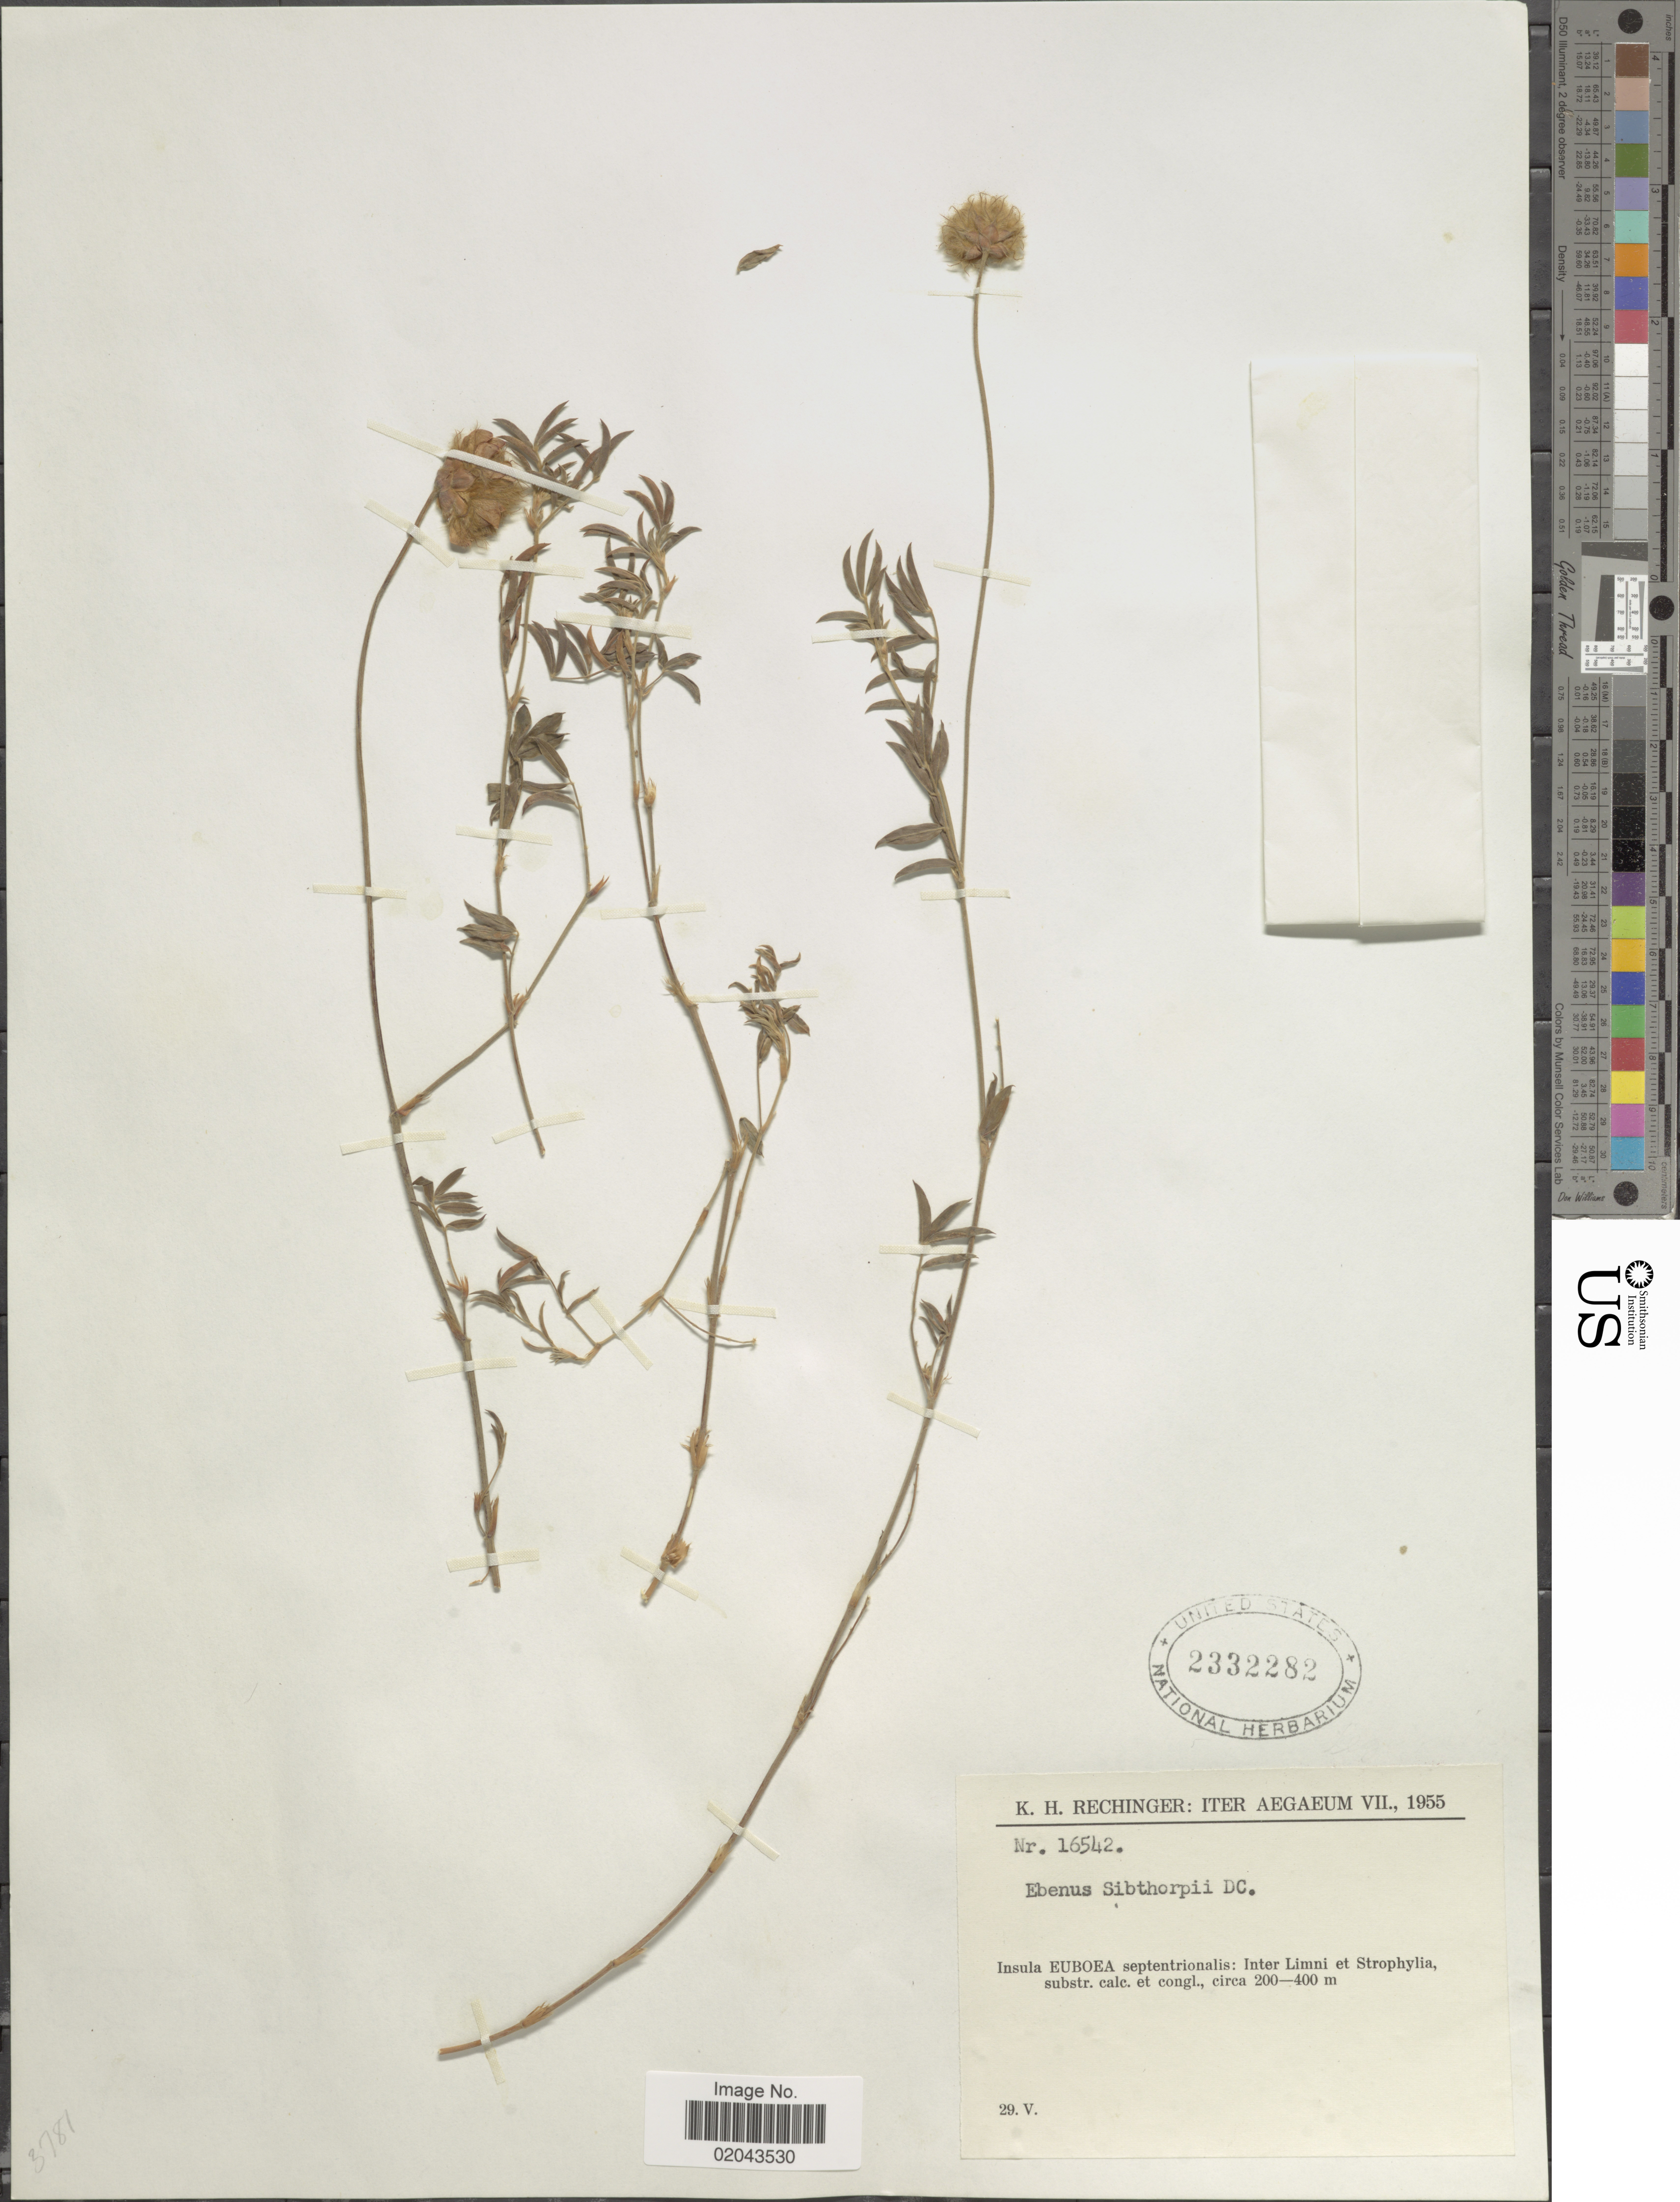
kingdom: Plantae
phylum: Tracheophyta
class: Magnoliopsida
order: Fabales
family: Fabaceae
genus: Ebenus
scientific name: Ebenus sibthorpii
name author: DC.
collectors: K. H. Rechinger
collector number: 16542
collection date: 1955-05-29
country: Greece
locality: Iter Aegaeum, Insula EUBOEA, septentrionalis: Inter Limni et Strophylia.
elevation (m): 200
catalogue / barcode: US 2332282